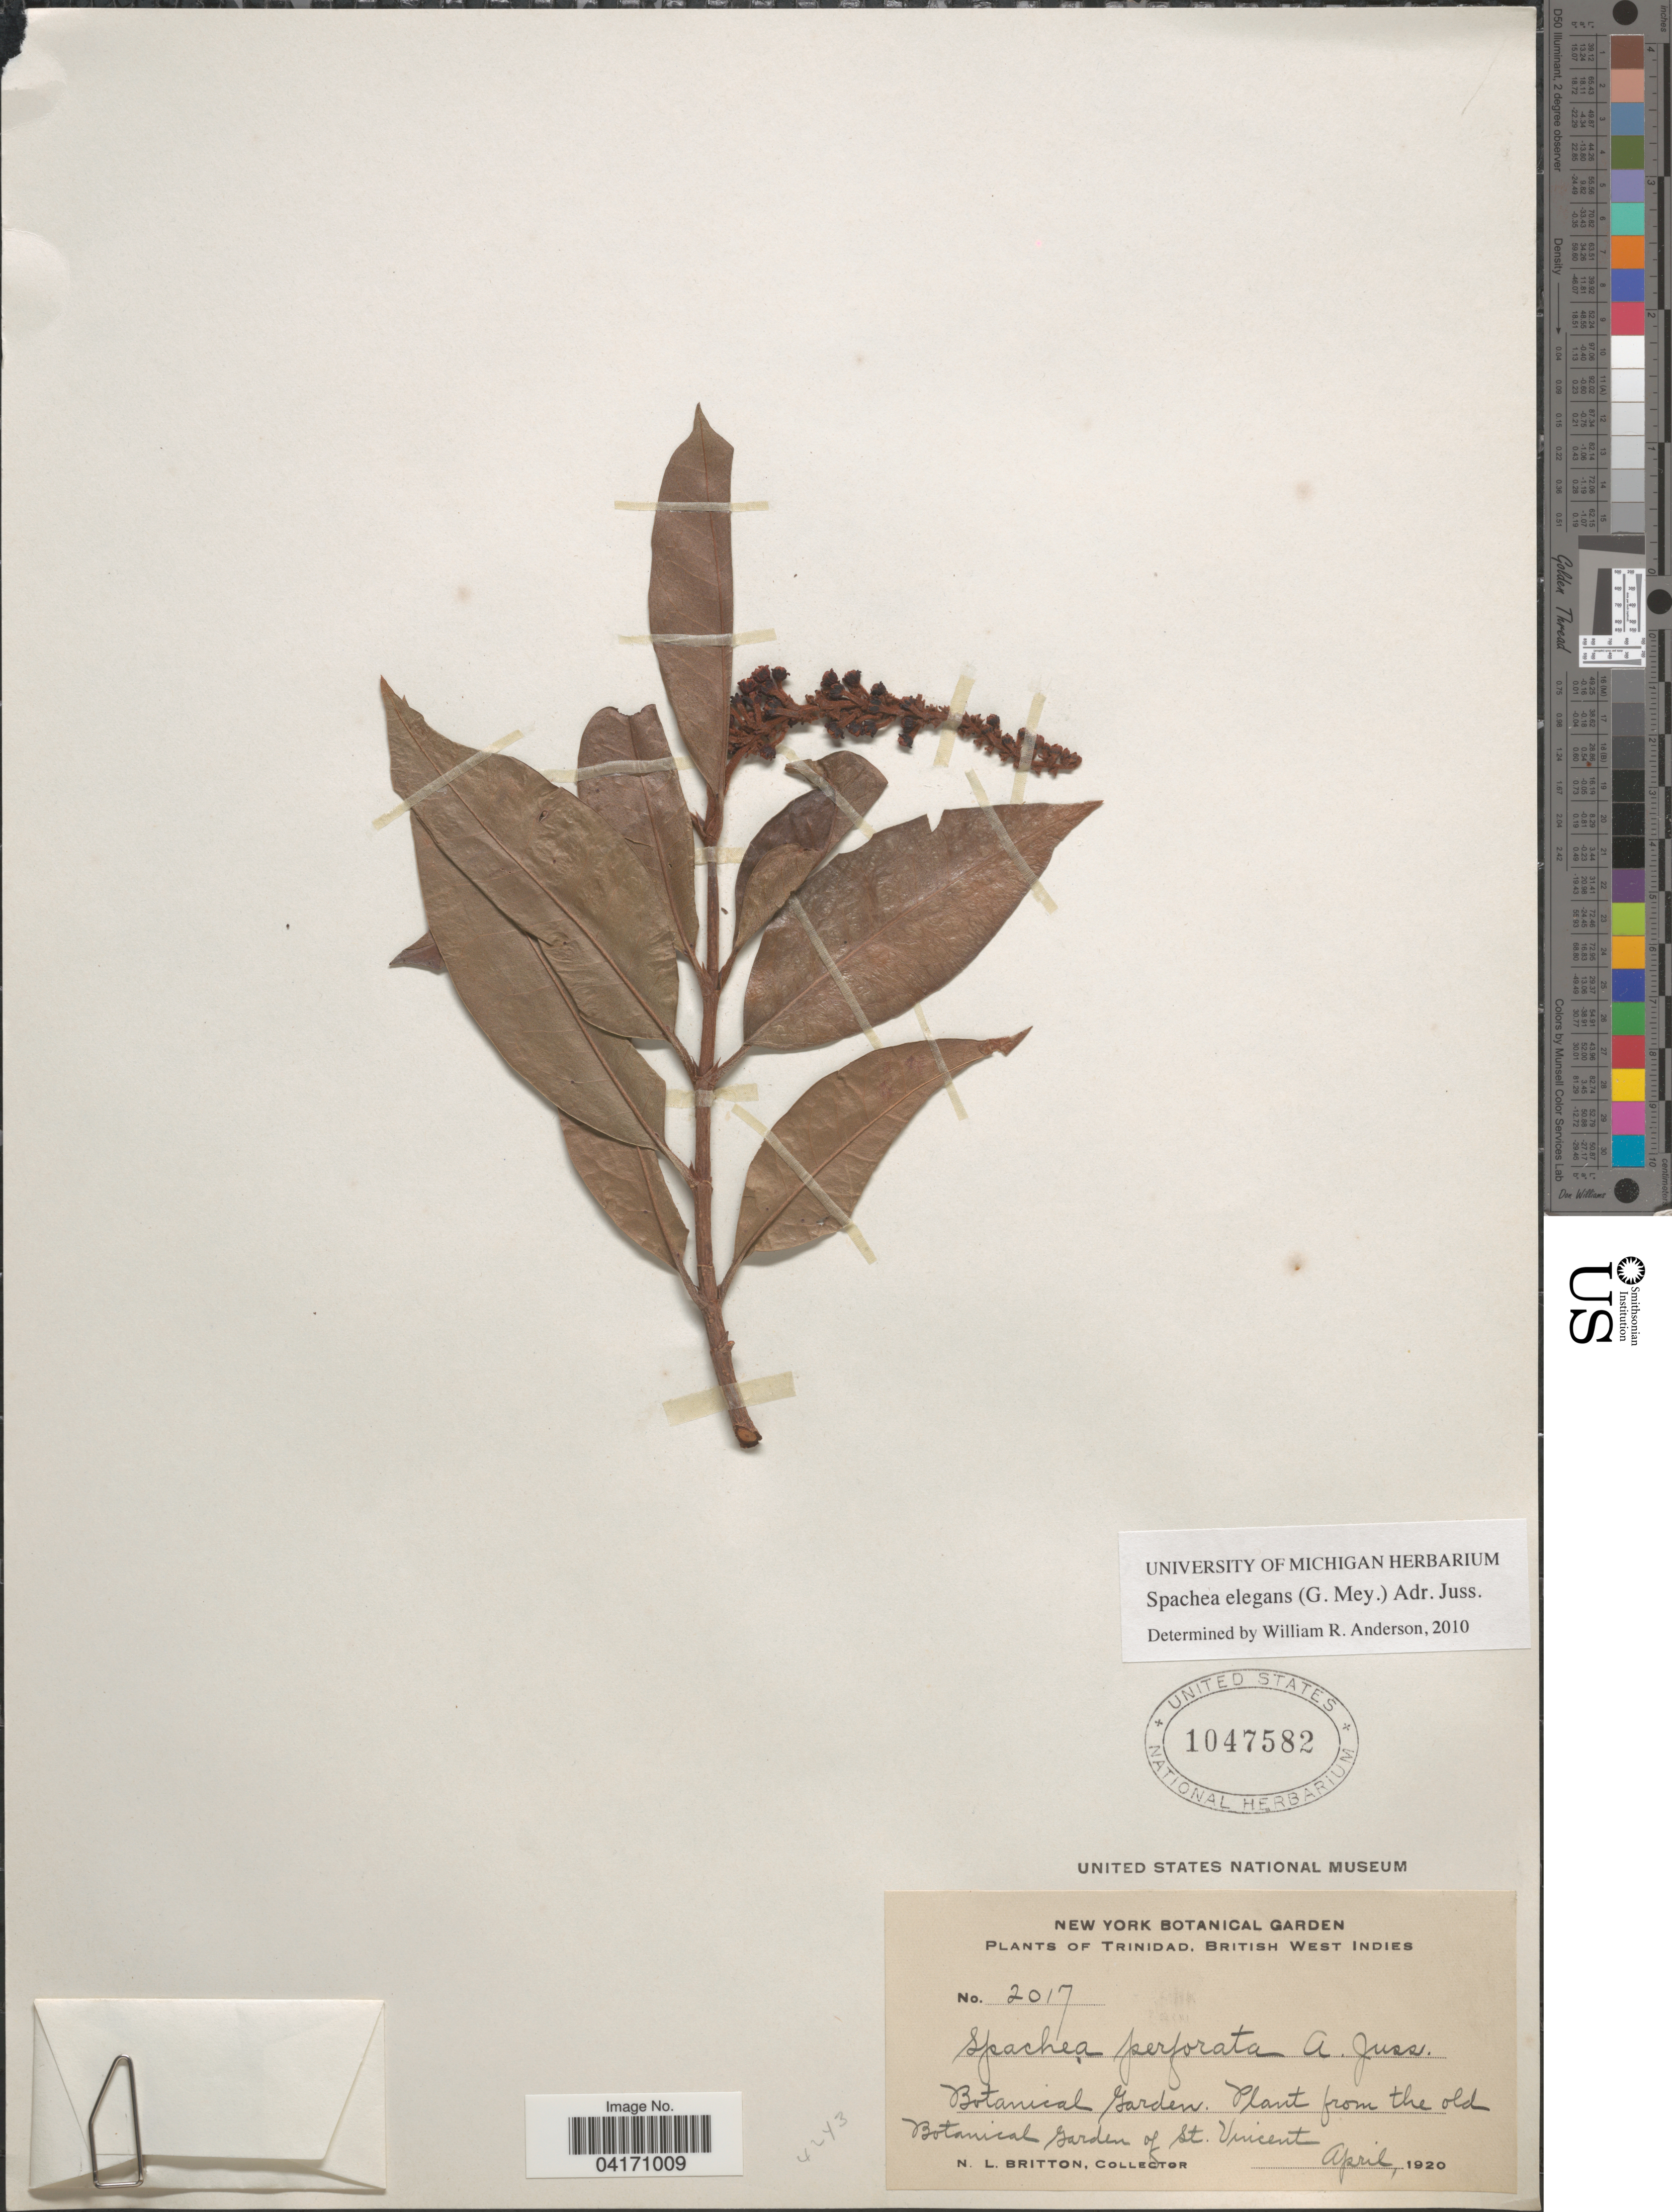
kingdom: Plantae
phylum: Tracheophyta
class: Magnoliopsida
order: Malpighiales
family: Malpighiaceae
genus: Spachea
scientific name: Spachea elegans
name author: A. Juss.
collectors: Mrs. N. L. Britton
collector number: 2017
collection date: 1920-04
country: Trinidad and Tobago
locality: Trinidad, British West Indies. Botanical Garden. Plant from the old Botanical Garden of St. Vincent.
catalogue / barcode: US 1047582